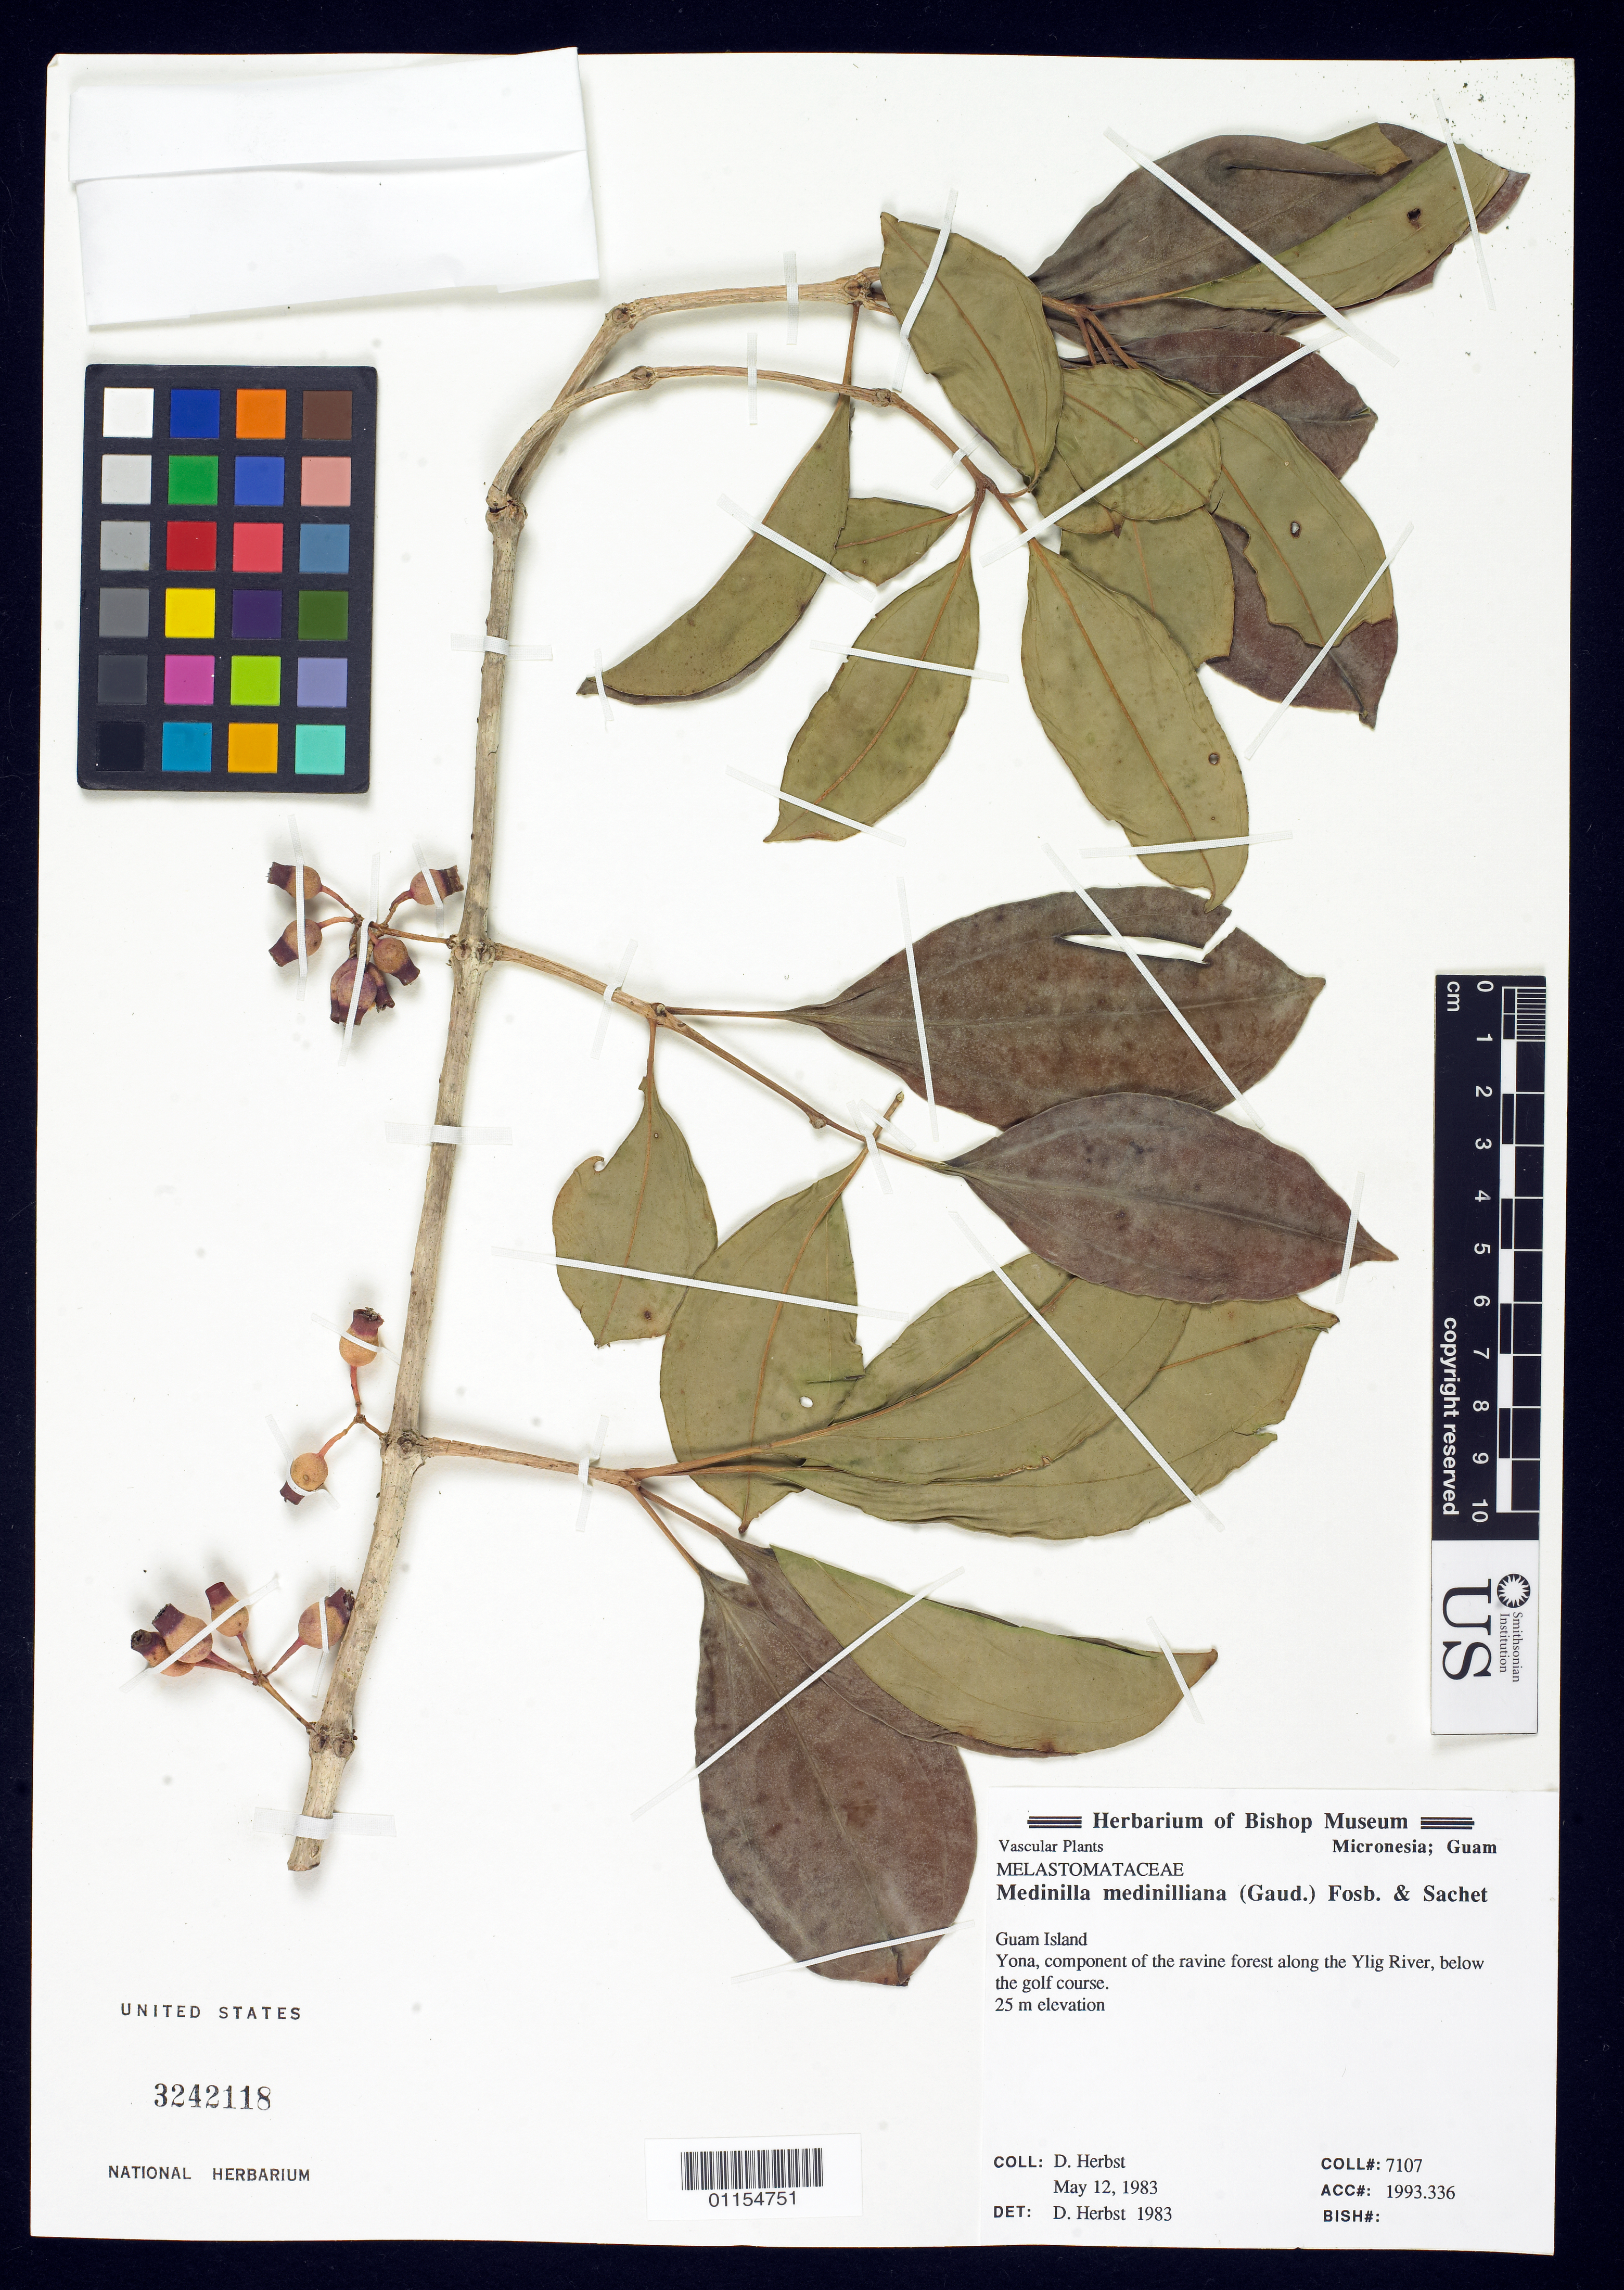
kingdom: Plantae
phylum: Tracheophyta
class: Magnoliopsida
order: Myrtales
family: Melastomataceae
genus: Medinilla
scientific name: Medinilla medinilliana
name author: (Gaudich.) Fosberg & Sachet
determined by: Herbst, D. R.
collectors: D. R. Herbst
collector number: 7107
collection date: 1983-05-12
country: Guam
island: Guam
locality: yona, component of the ravine forest along the Ylig River, below the golf course.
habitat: ravine forest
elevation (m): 25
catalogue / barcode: US 3242118